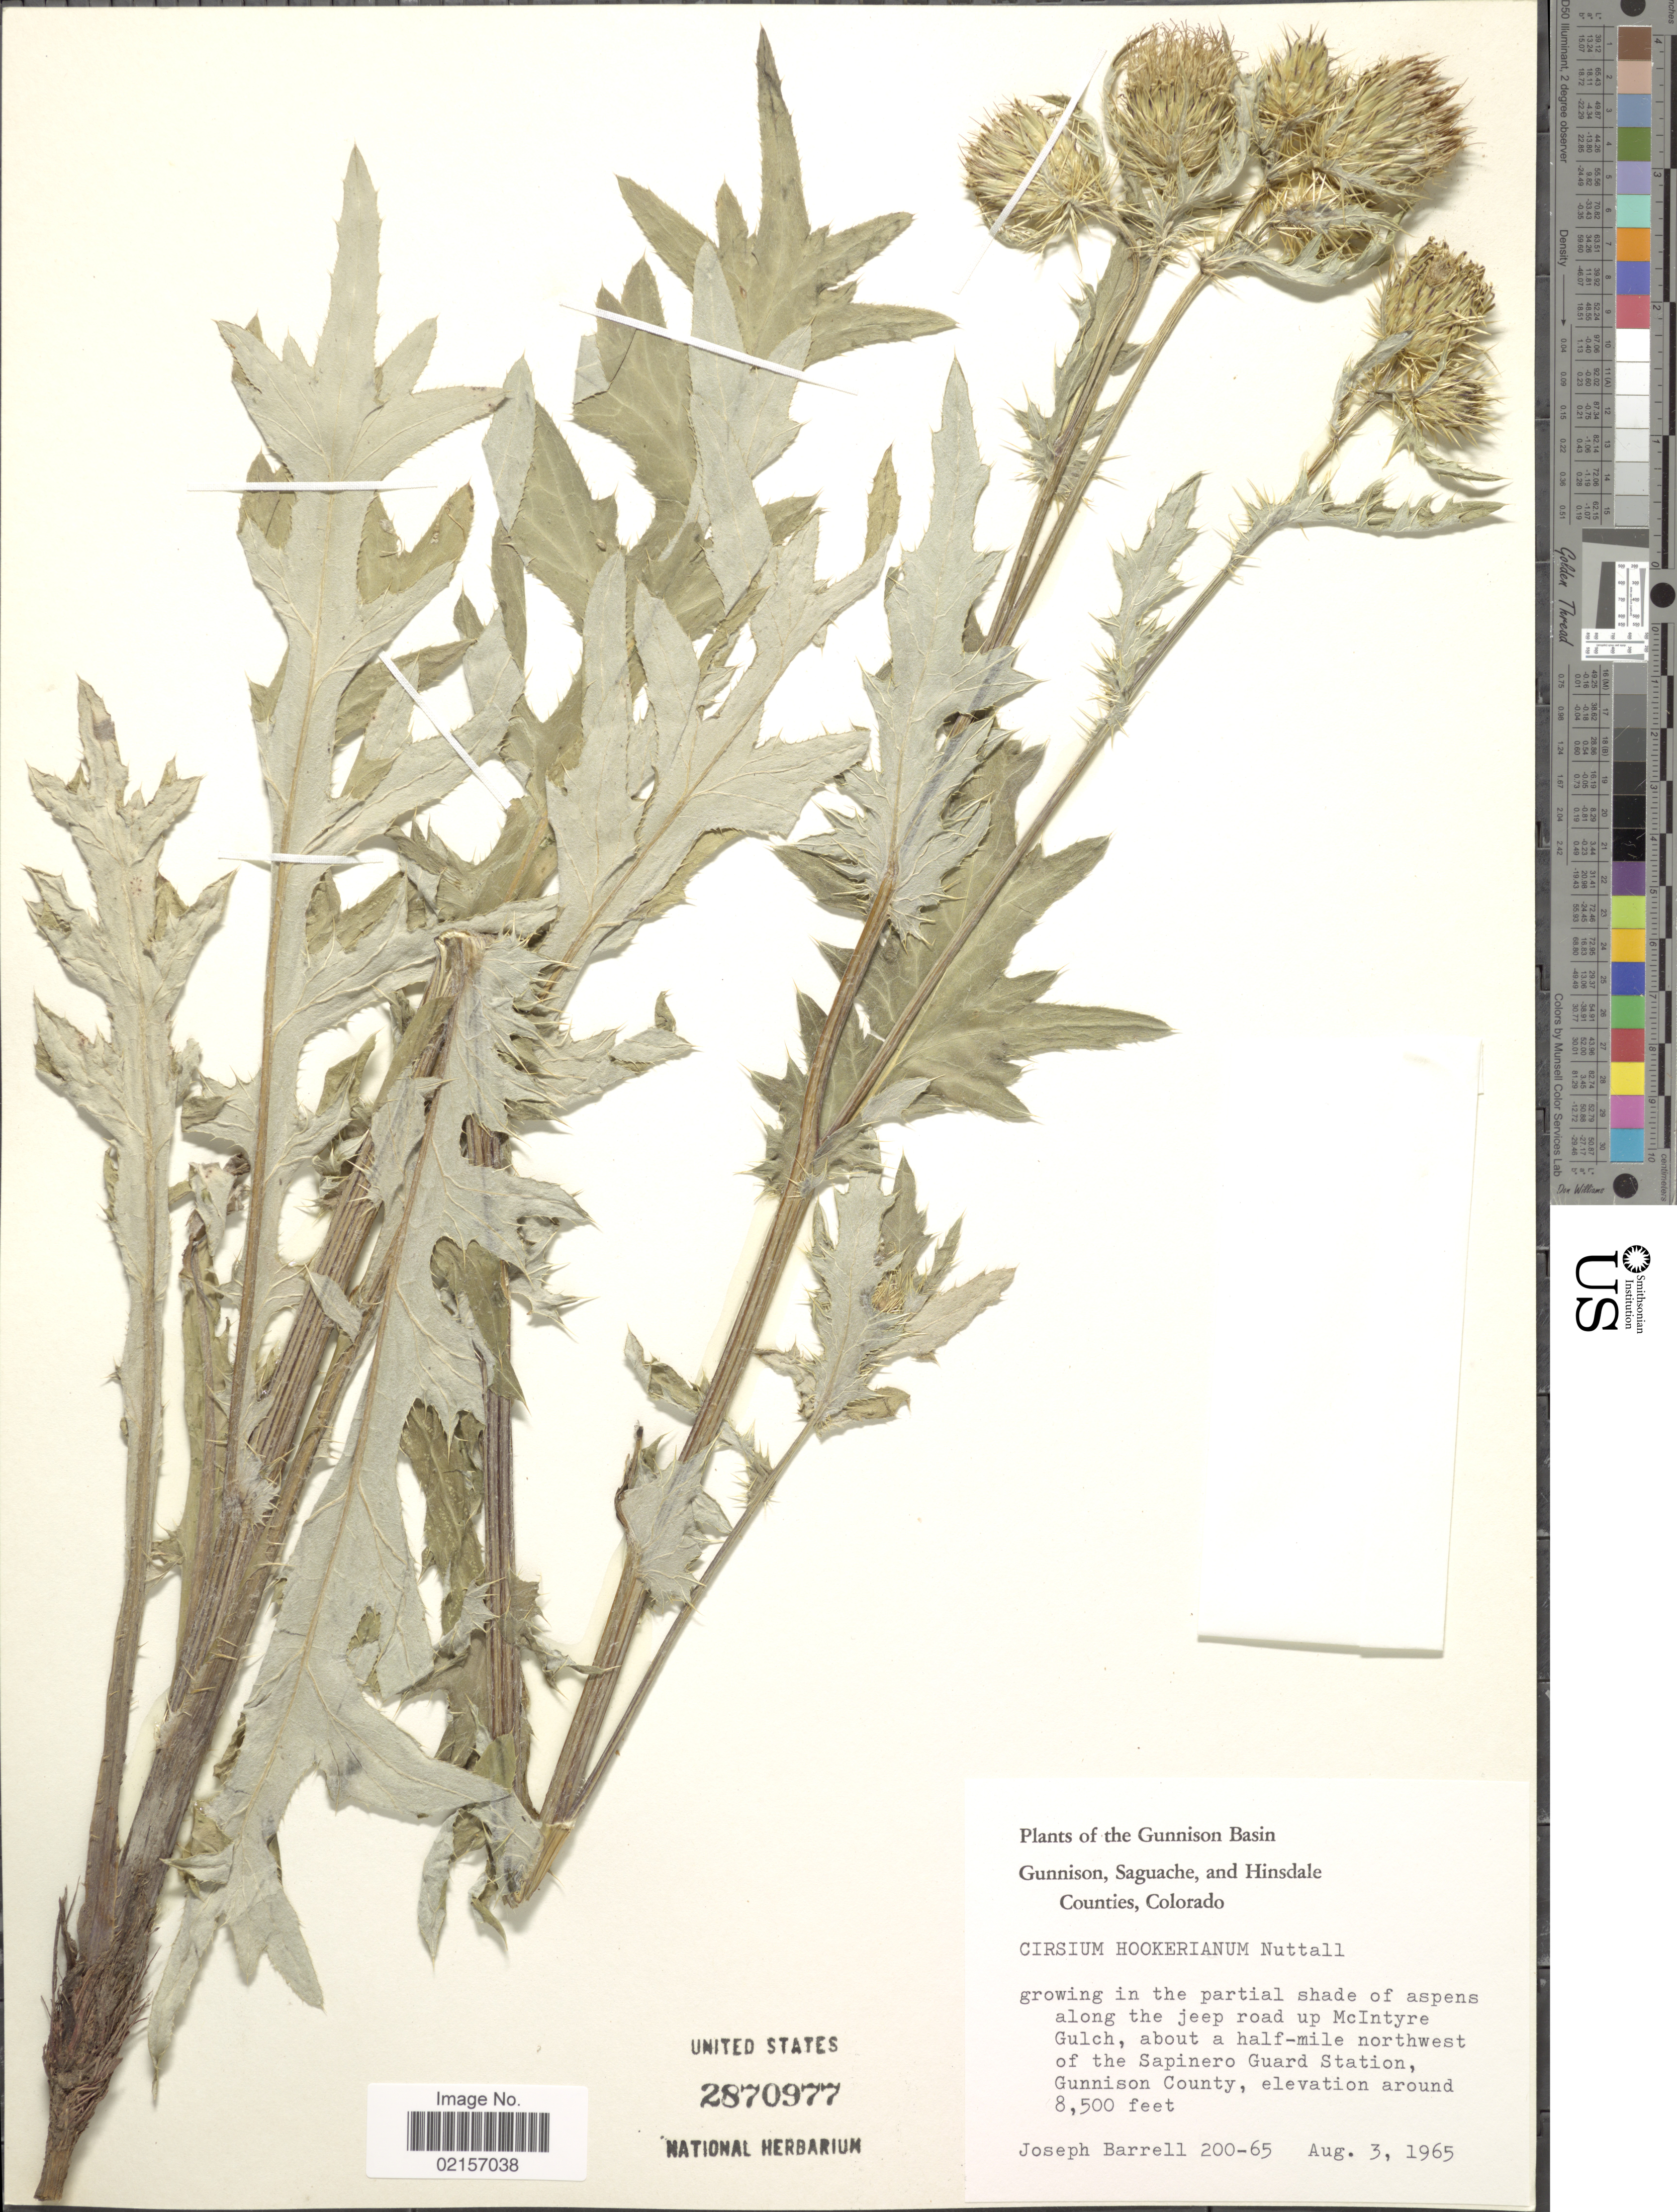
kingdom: Plantae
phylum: Tracheophyta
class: Magnoliopsida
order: Asterales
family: Asteraceae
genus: Cirsium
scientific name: Cirsium hookerianum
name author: Nutt.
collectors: J. Barrell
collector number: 200-65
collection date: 1965-08-03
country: United States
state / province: Colorado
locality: Gunnison Basin, Gunnison, Saguache, and Hinsdale Counties, growing in the partial shade of aspens along the jeep road up to McIntyre Gulch, abou a half-mile northwest of the Sapinero Guard Station, Gunnison County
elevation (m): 2591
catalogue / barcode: US 2870977